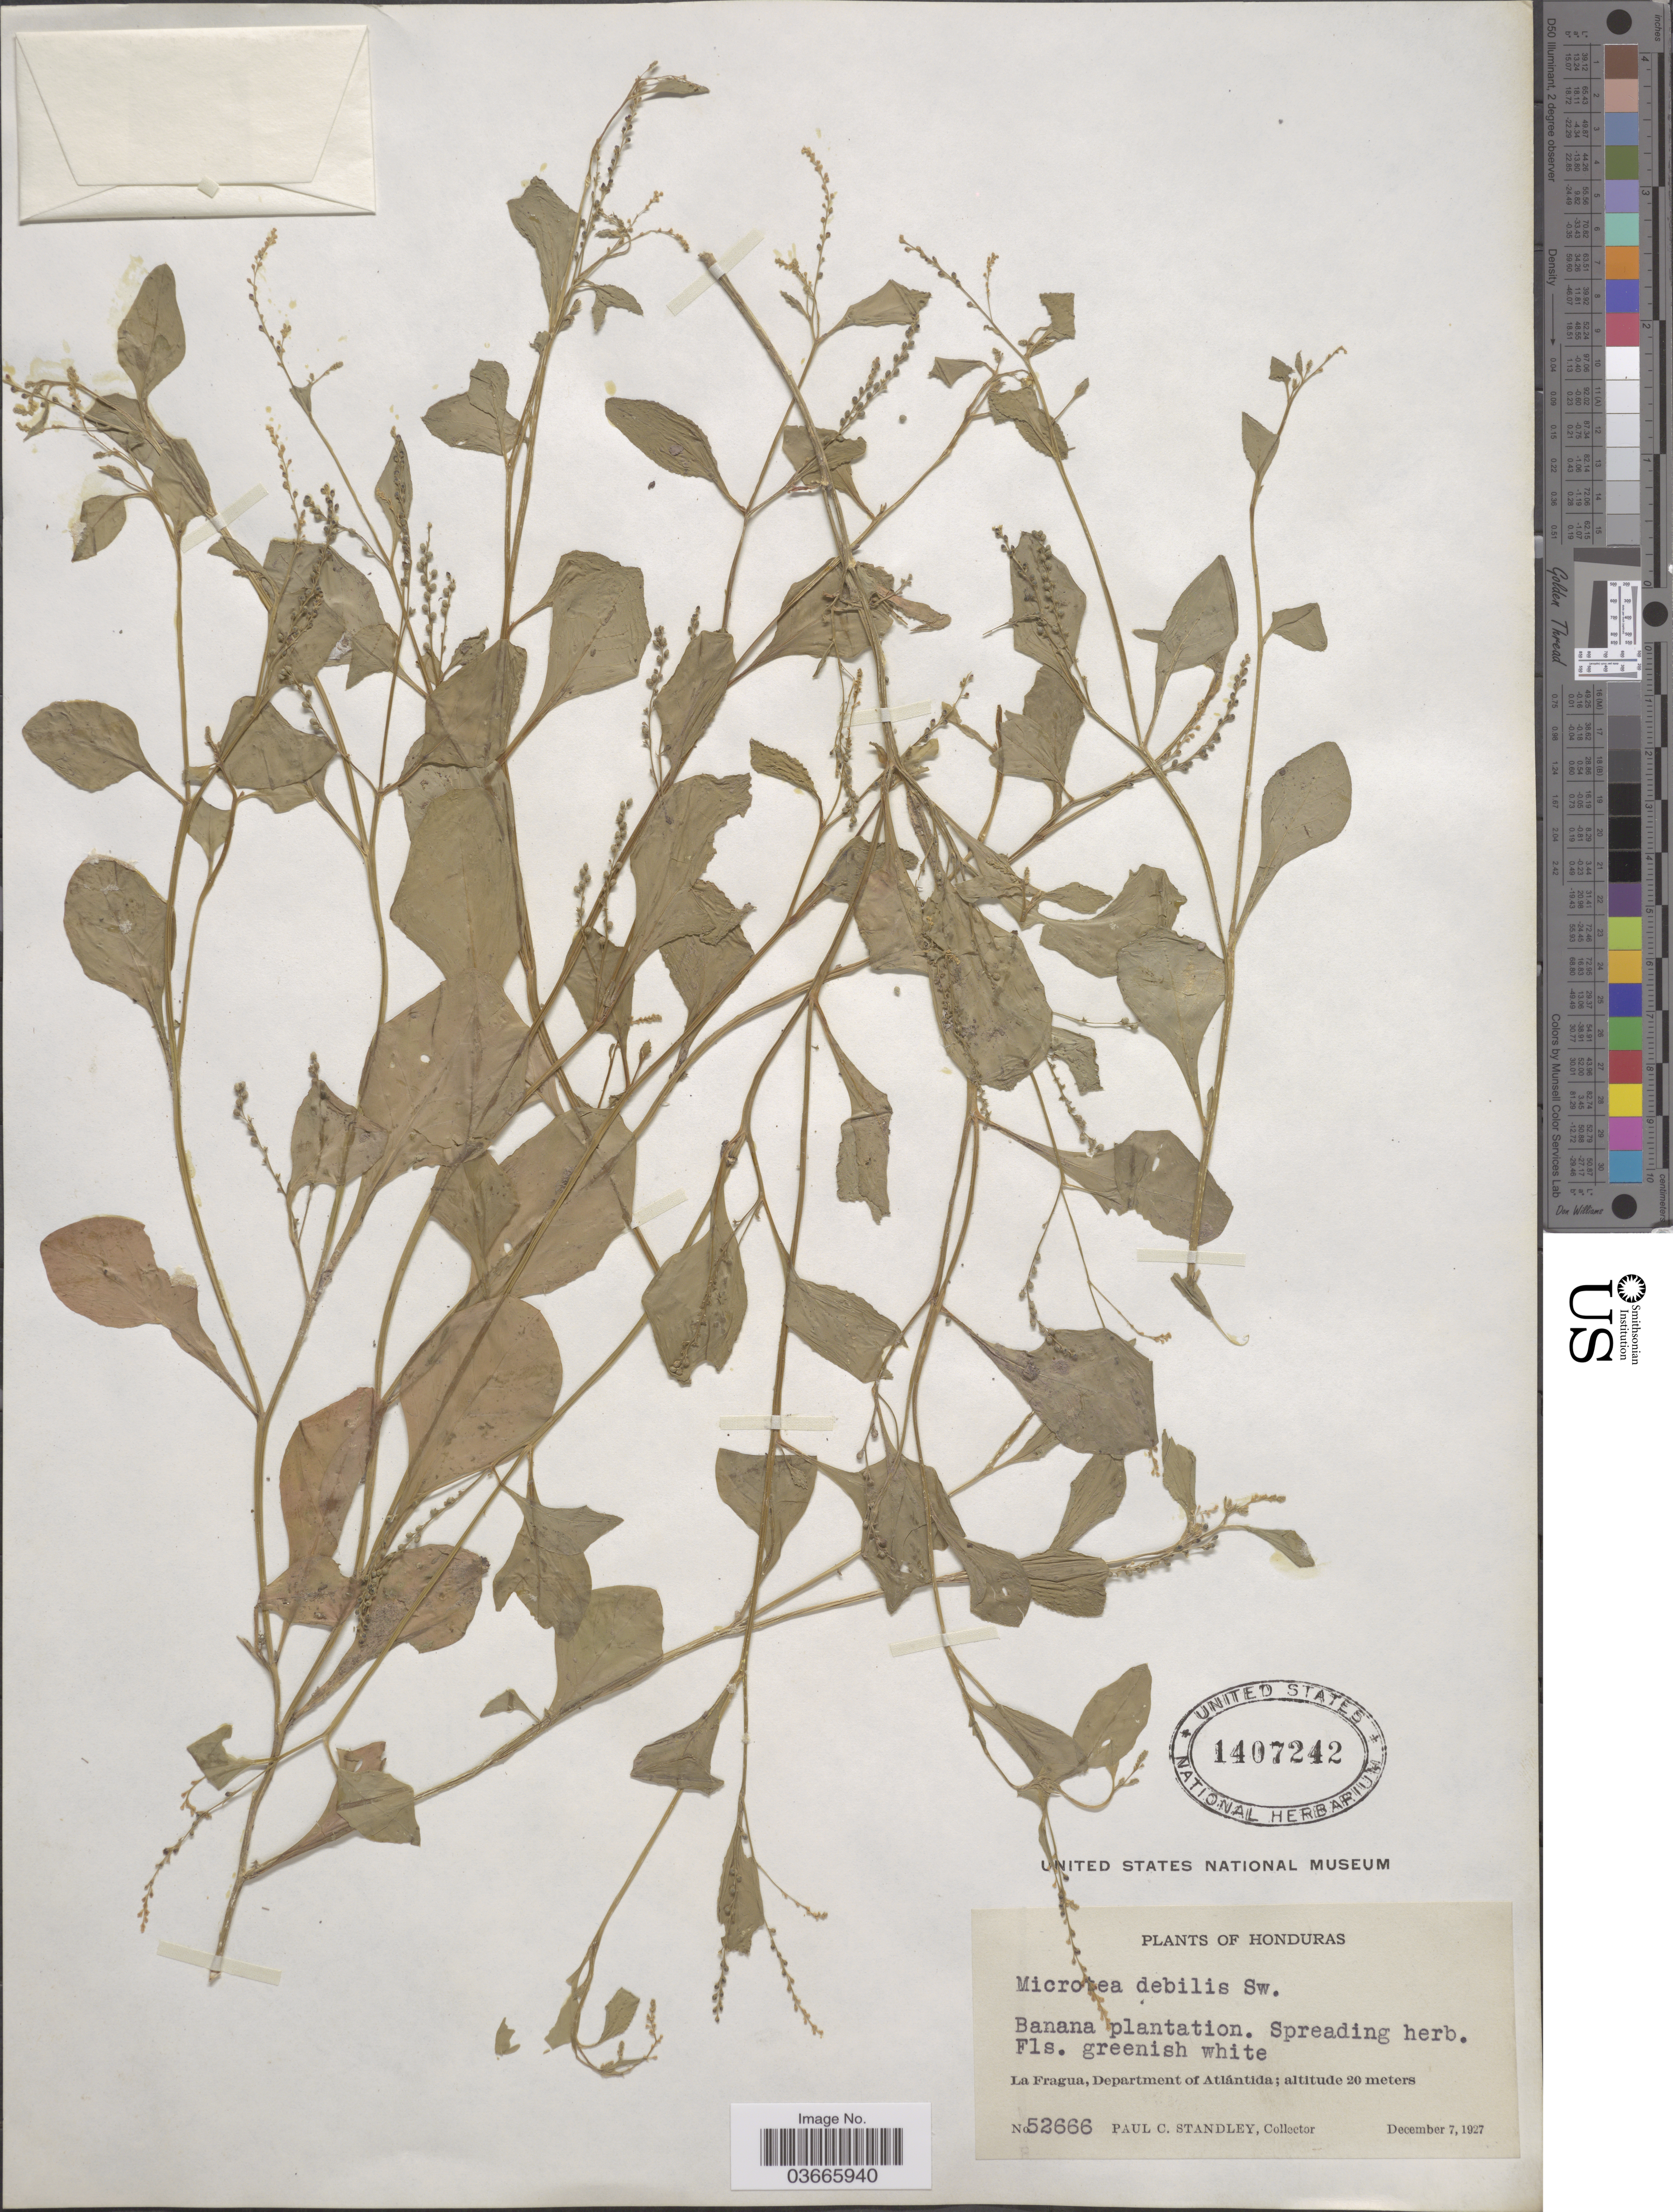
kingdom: Plantae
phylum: Tracheophyta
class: Magnoliopsida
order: Caryophyllales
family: Microteaceae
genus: Microtea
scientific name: Microtea debilis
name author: Sw.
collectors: P. C. Standley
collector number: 52666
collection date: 1927-12-07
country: Honduras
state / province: Atlántida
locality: La Fragua, Department of Atlántida.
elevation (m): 20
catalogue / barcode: US 1407242